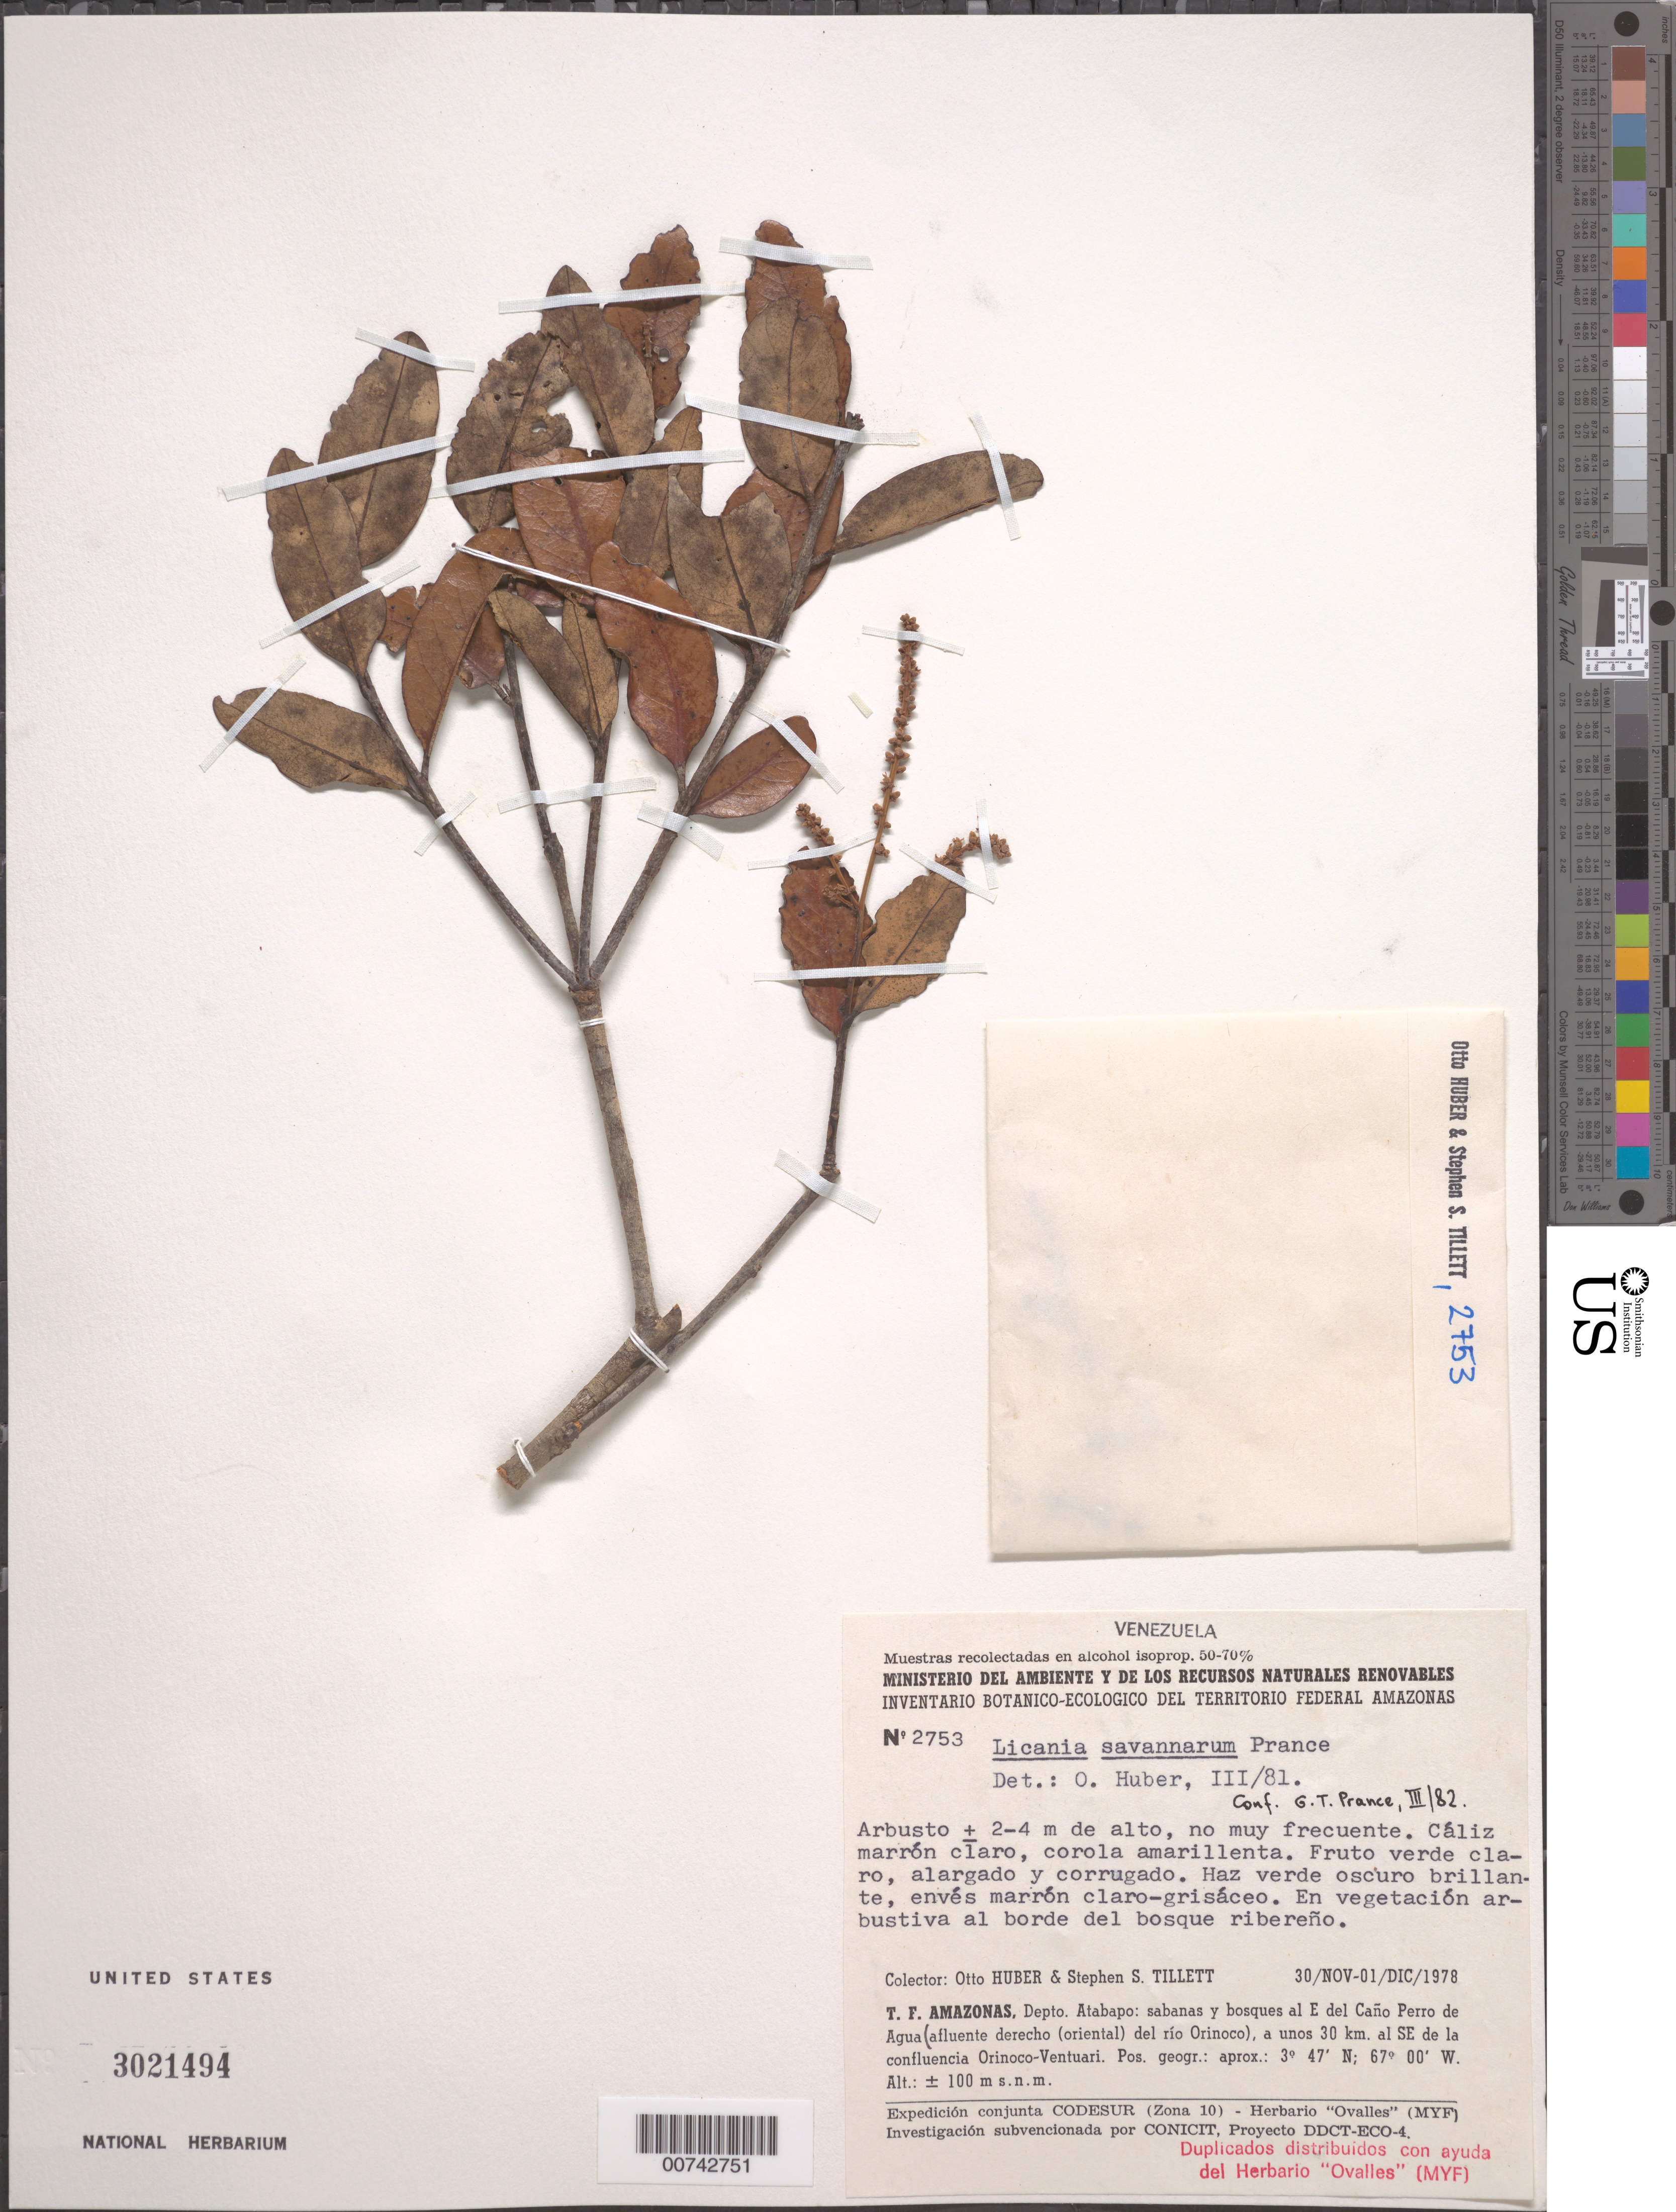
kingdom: Plantae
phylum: Tracheophyta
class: Magnoliopsida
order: Malpighiales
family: Chrysobalanaceae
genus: Licania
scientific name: Licania savannarum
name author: Prance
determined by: Huber, Otto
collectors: O. Huber & S. S. Tillett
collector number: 2753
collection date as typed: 30-Nov-78 to 1-Dec-78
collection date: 1978-11-30/1978-12-01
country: Venezuela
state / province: Amazonas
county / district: Atabapo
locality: E del Caño Perro de Agua, 30 km SE de la confluencia Orinoco-Ventuari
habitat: Sabanas y bosques; n vegetación arbustiva al borde del bosque rebreno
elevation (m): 100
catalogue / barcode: US 3021494